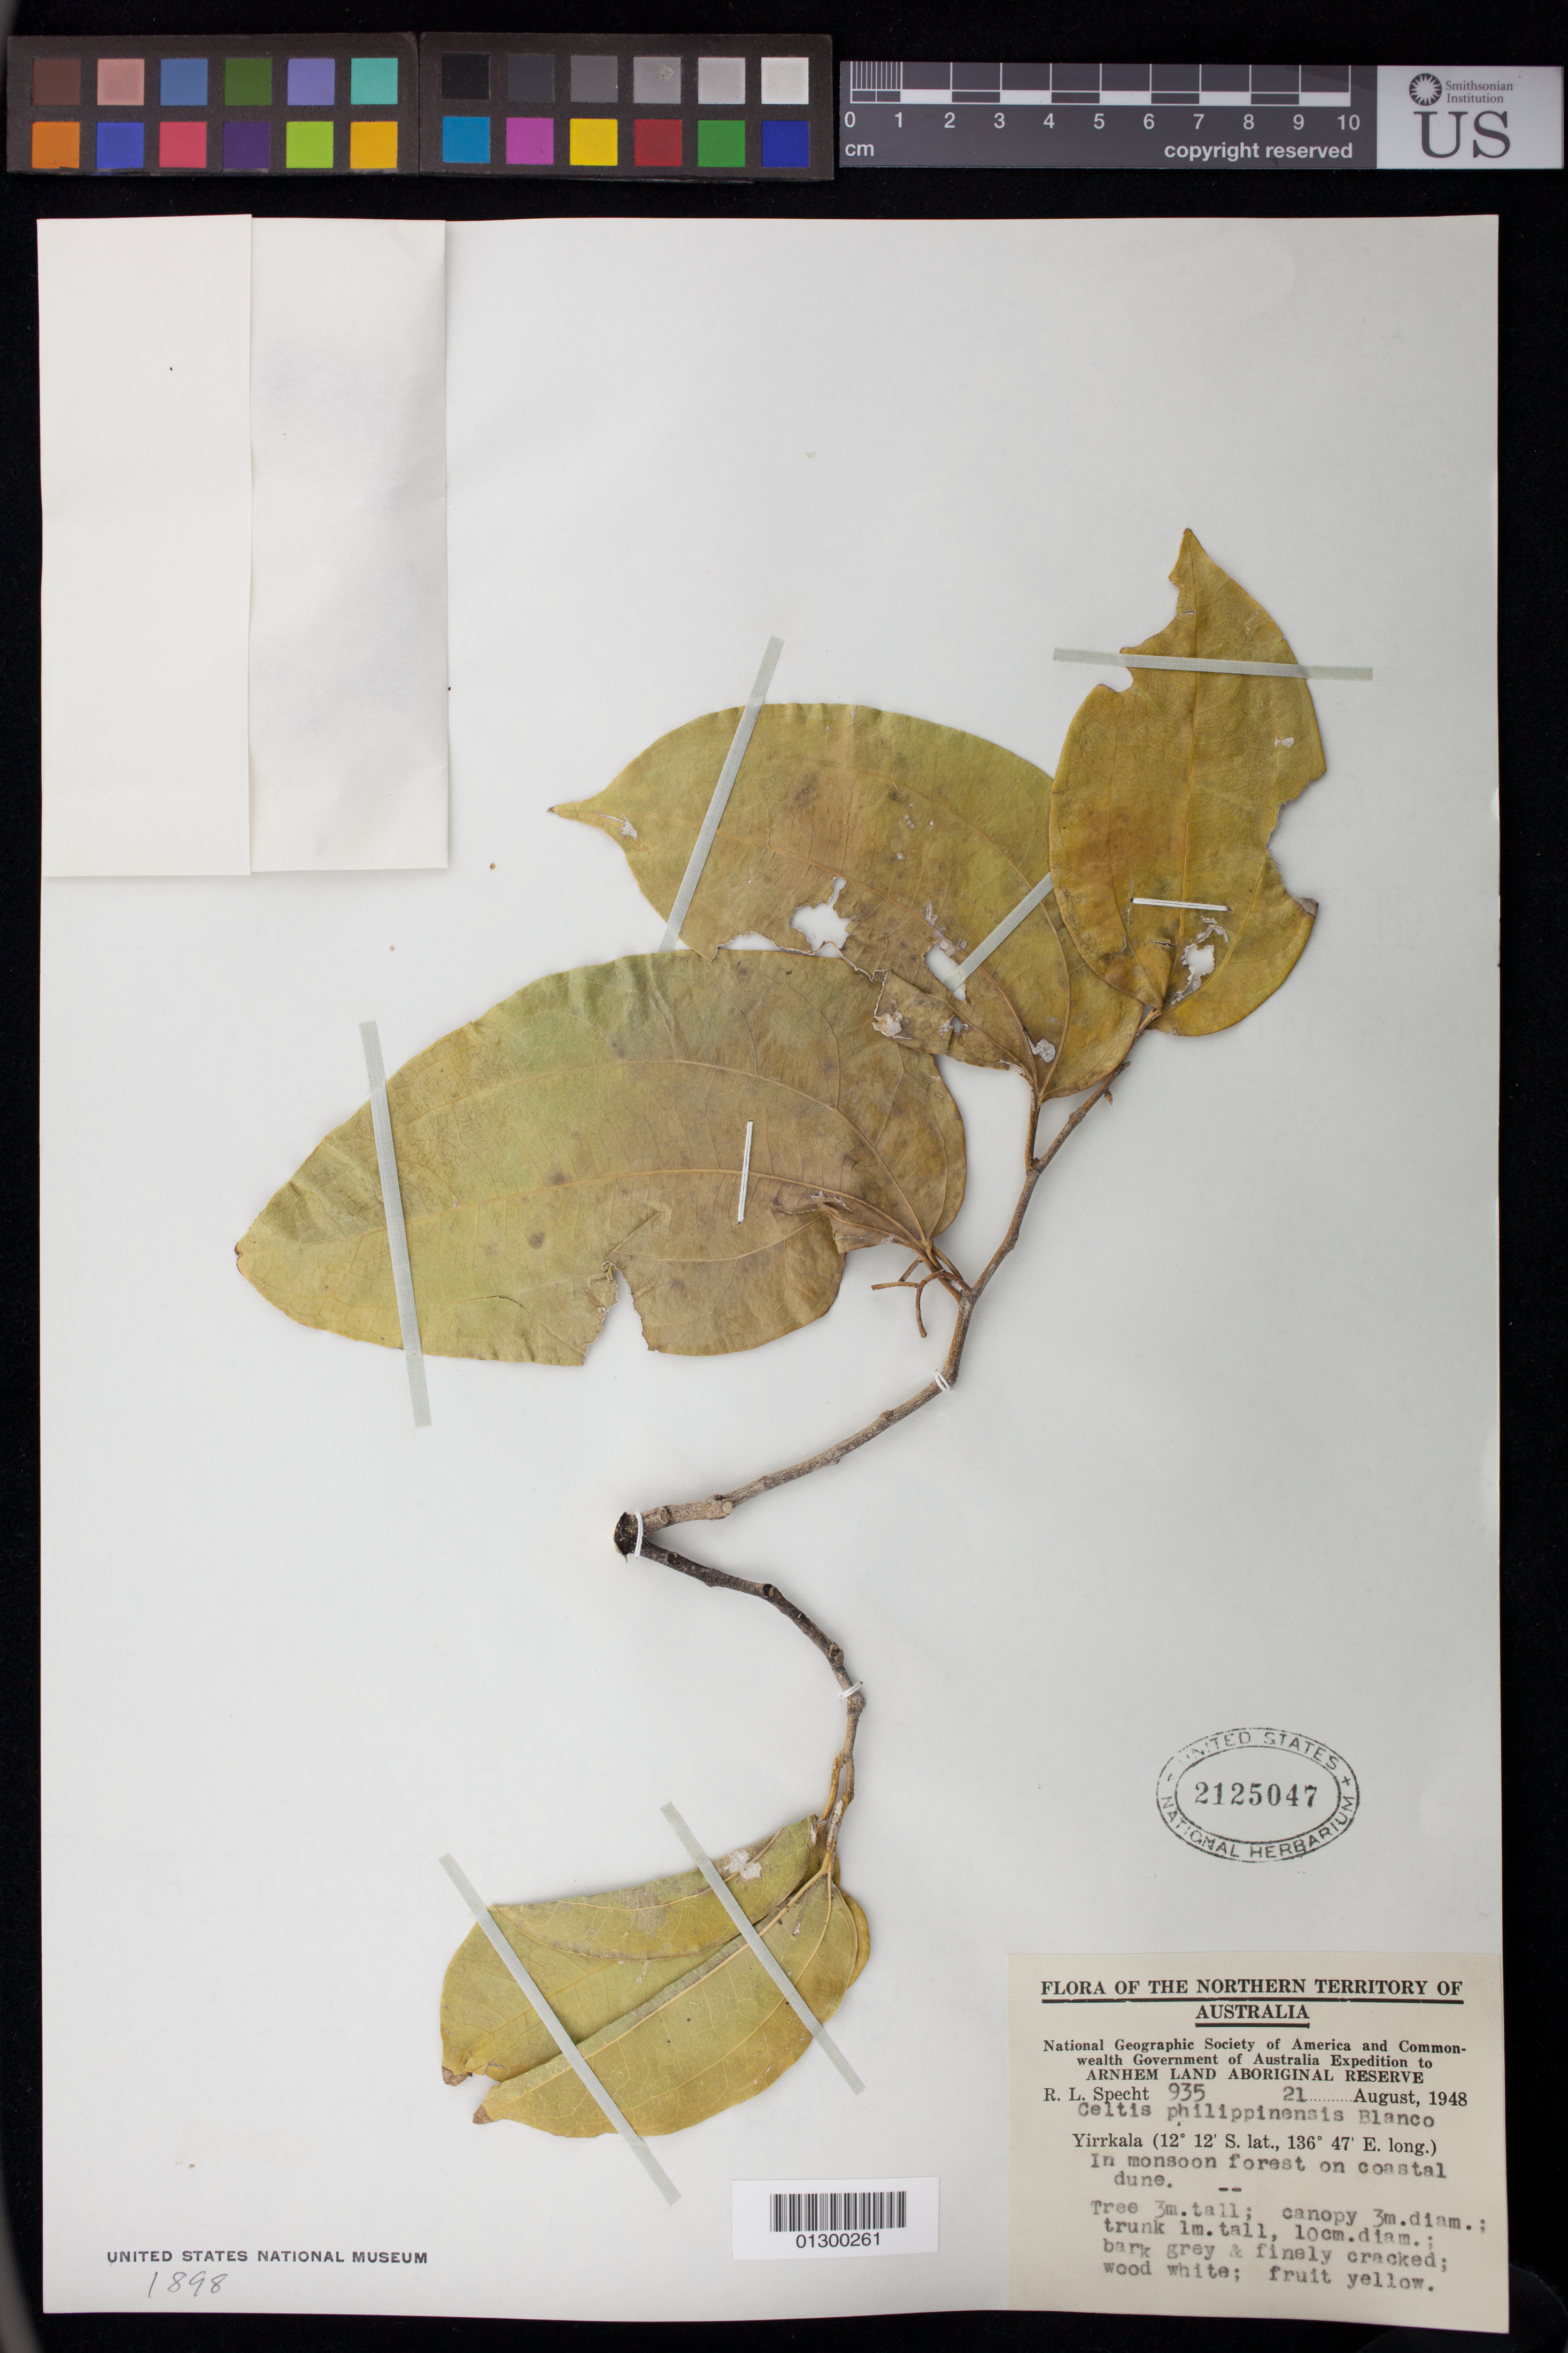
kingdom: Plantae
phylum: Tracheophyta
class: Magnoliopsida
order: Rosales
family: Cannabaceae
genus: Celtis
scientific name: Celtis philippensis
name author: Blanco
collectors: R. L. Specht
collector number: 935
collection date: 1948-08-21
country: Australia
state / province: Northern Territory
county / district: East Arnhem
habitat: In monsoon forest on coastal dune.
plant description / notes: Tree 3 m. tall; canopy 3 m. diam.; trunk 1 m. tall, 10 cm. diam.; bark grey and finely cracked; wood white; fruit yellow.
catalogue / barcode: US 2125047